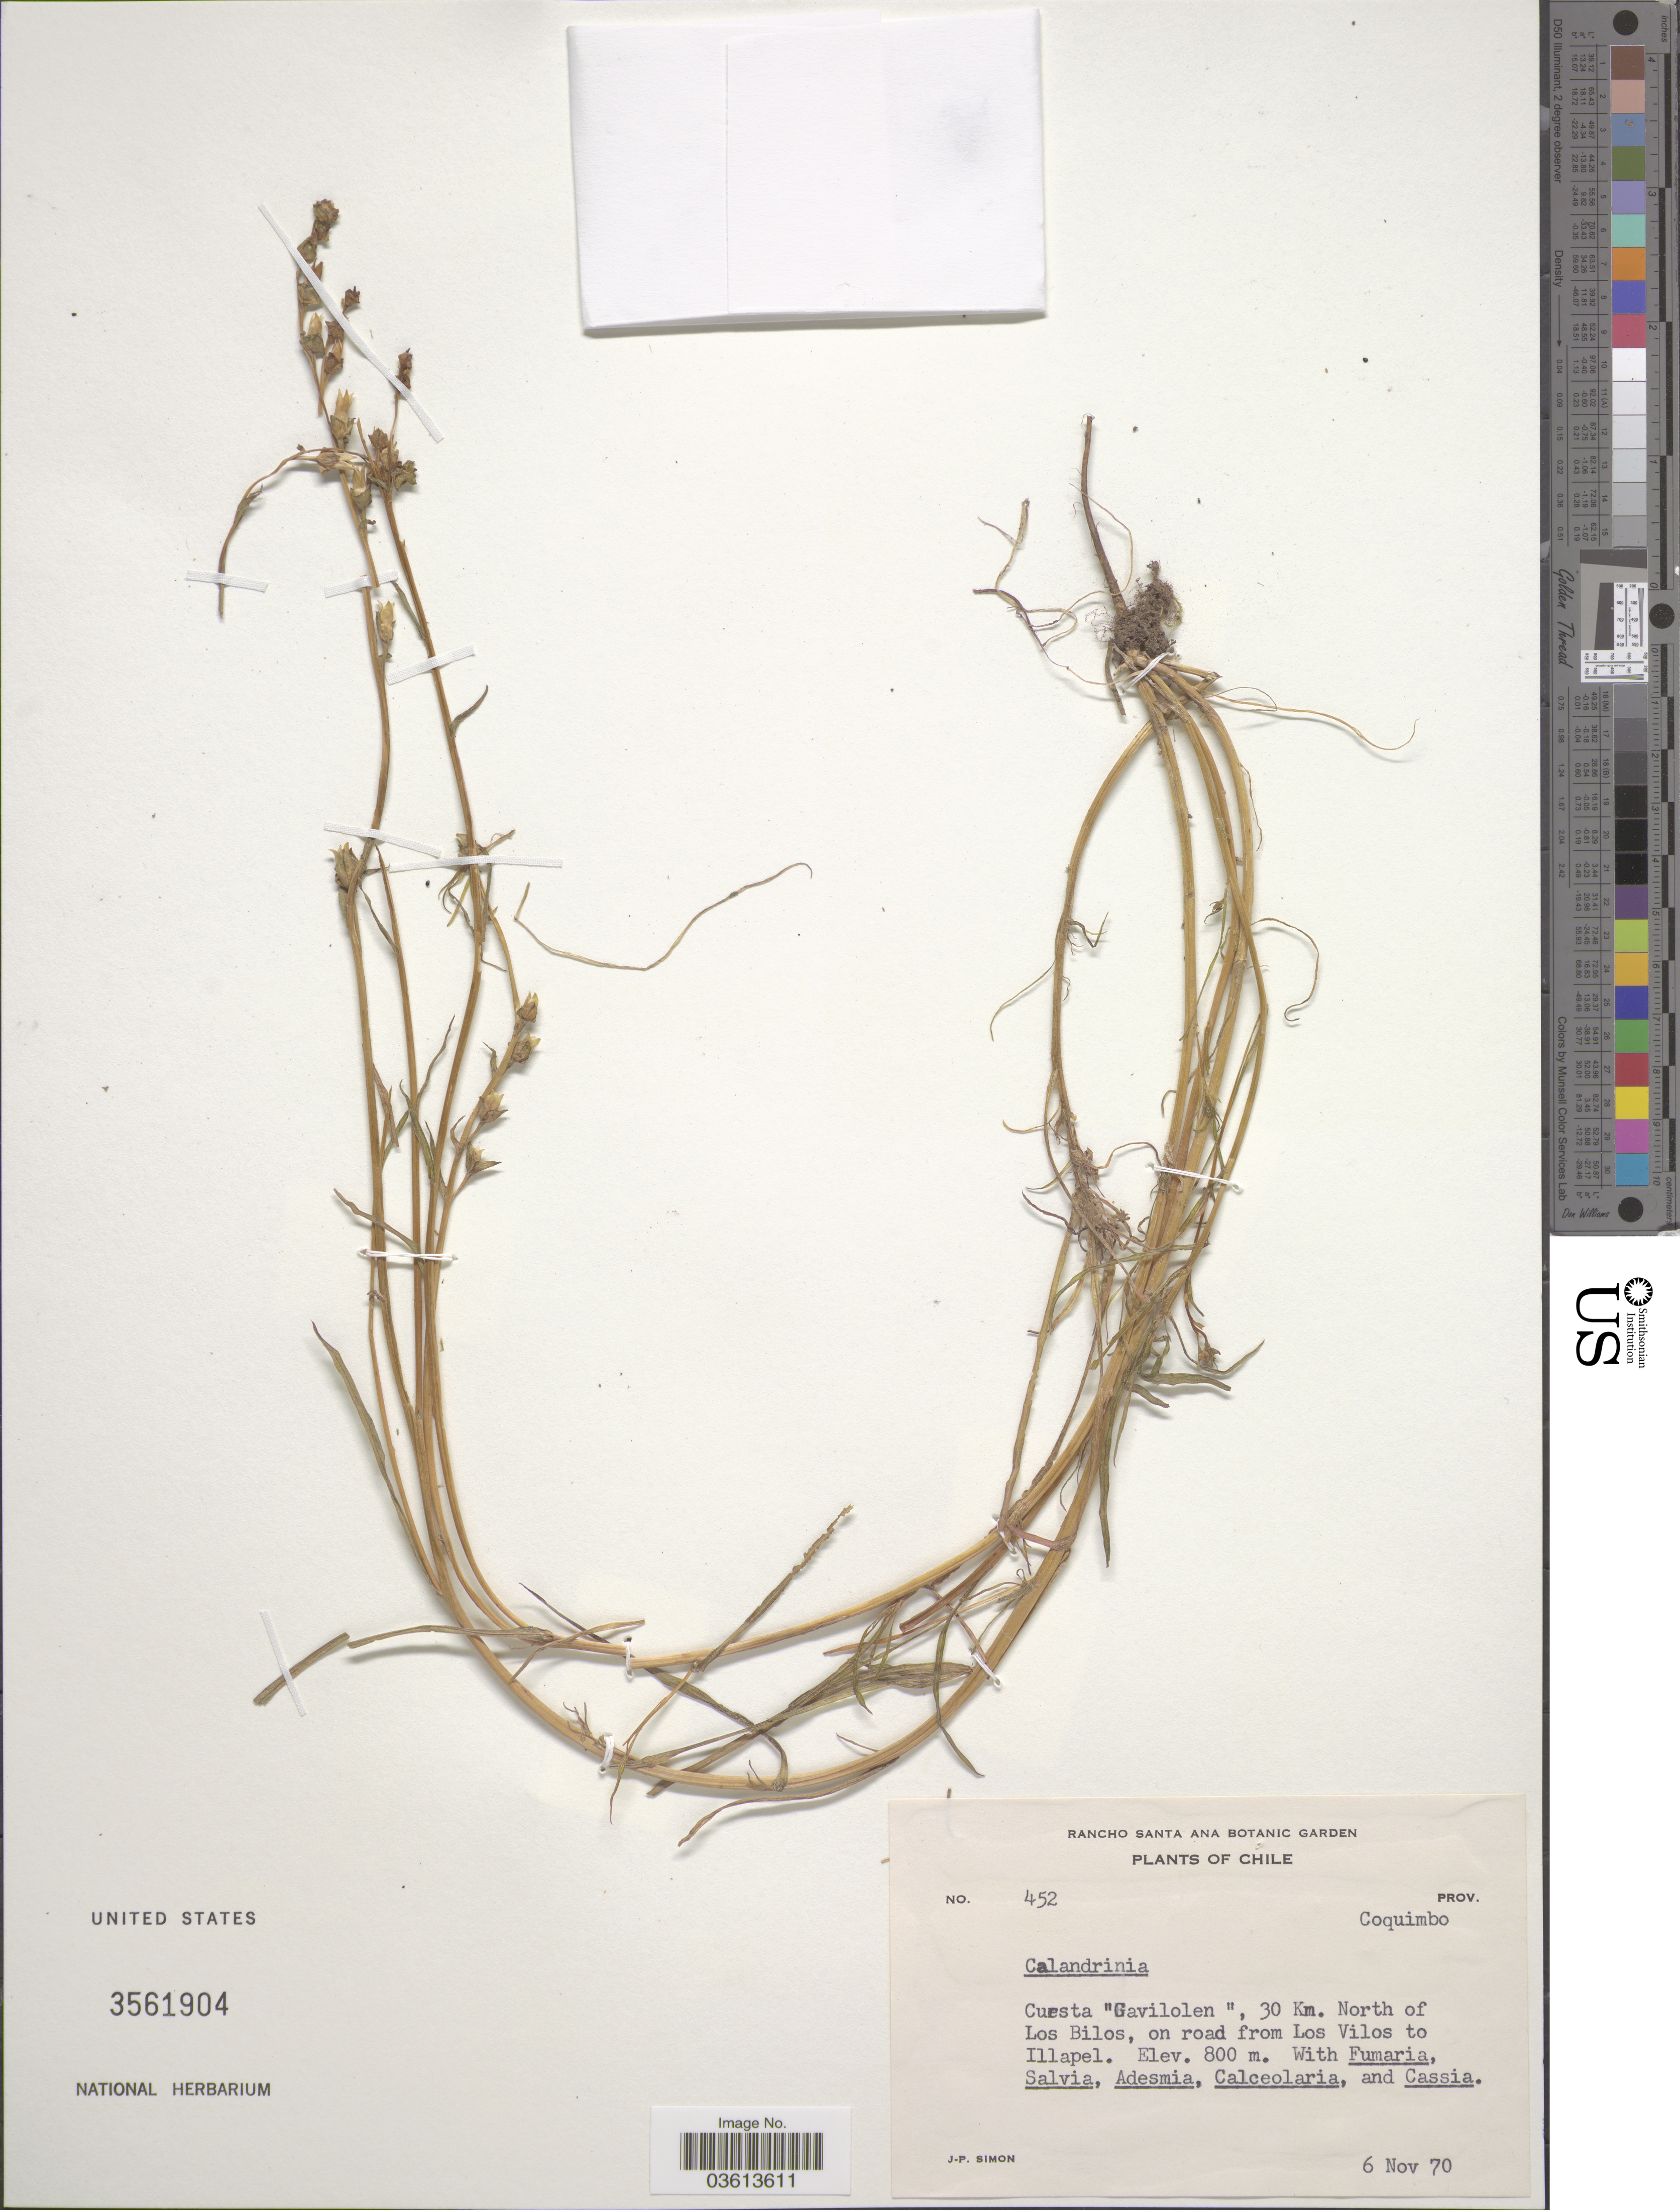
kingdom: Plantae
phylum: Tracheophyta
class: Magnoliopsida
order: Caryophyllales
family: Montiaceae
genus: Calandrinia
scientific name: Calandrinia sp.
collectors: J.-P. Simon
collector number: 452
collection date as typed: Transcribed d/m/y: 6/11/70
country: Chile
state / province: Coquimbo (IV)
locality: Cuesta "Gavilolen", 30 Km. North of Los Bilos, on road from Los Vilos to Illapel.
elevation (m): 800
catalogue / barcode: US 3561904